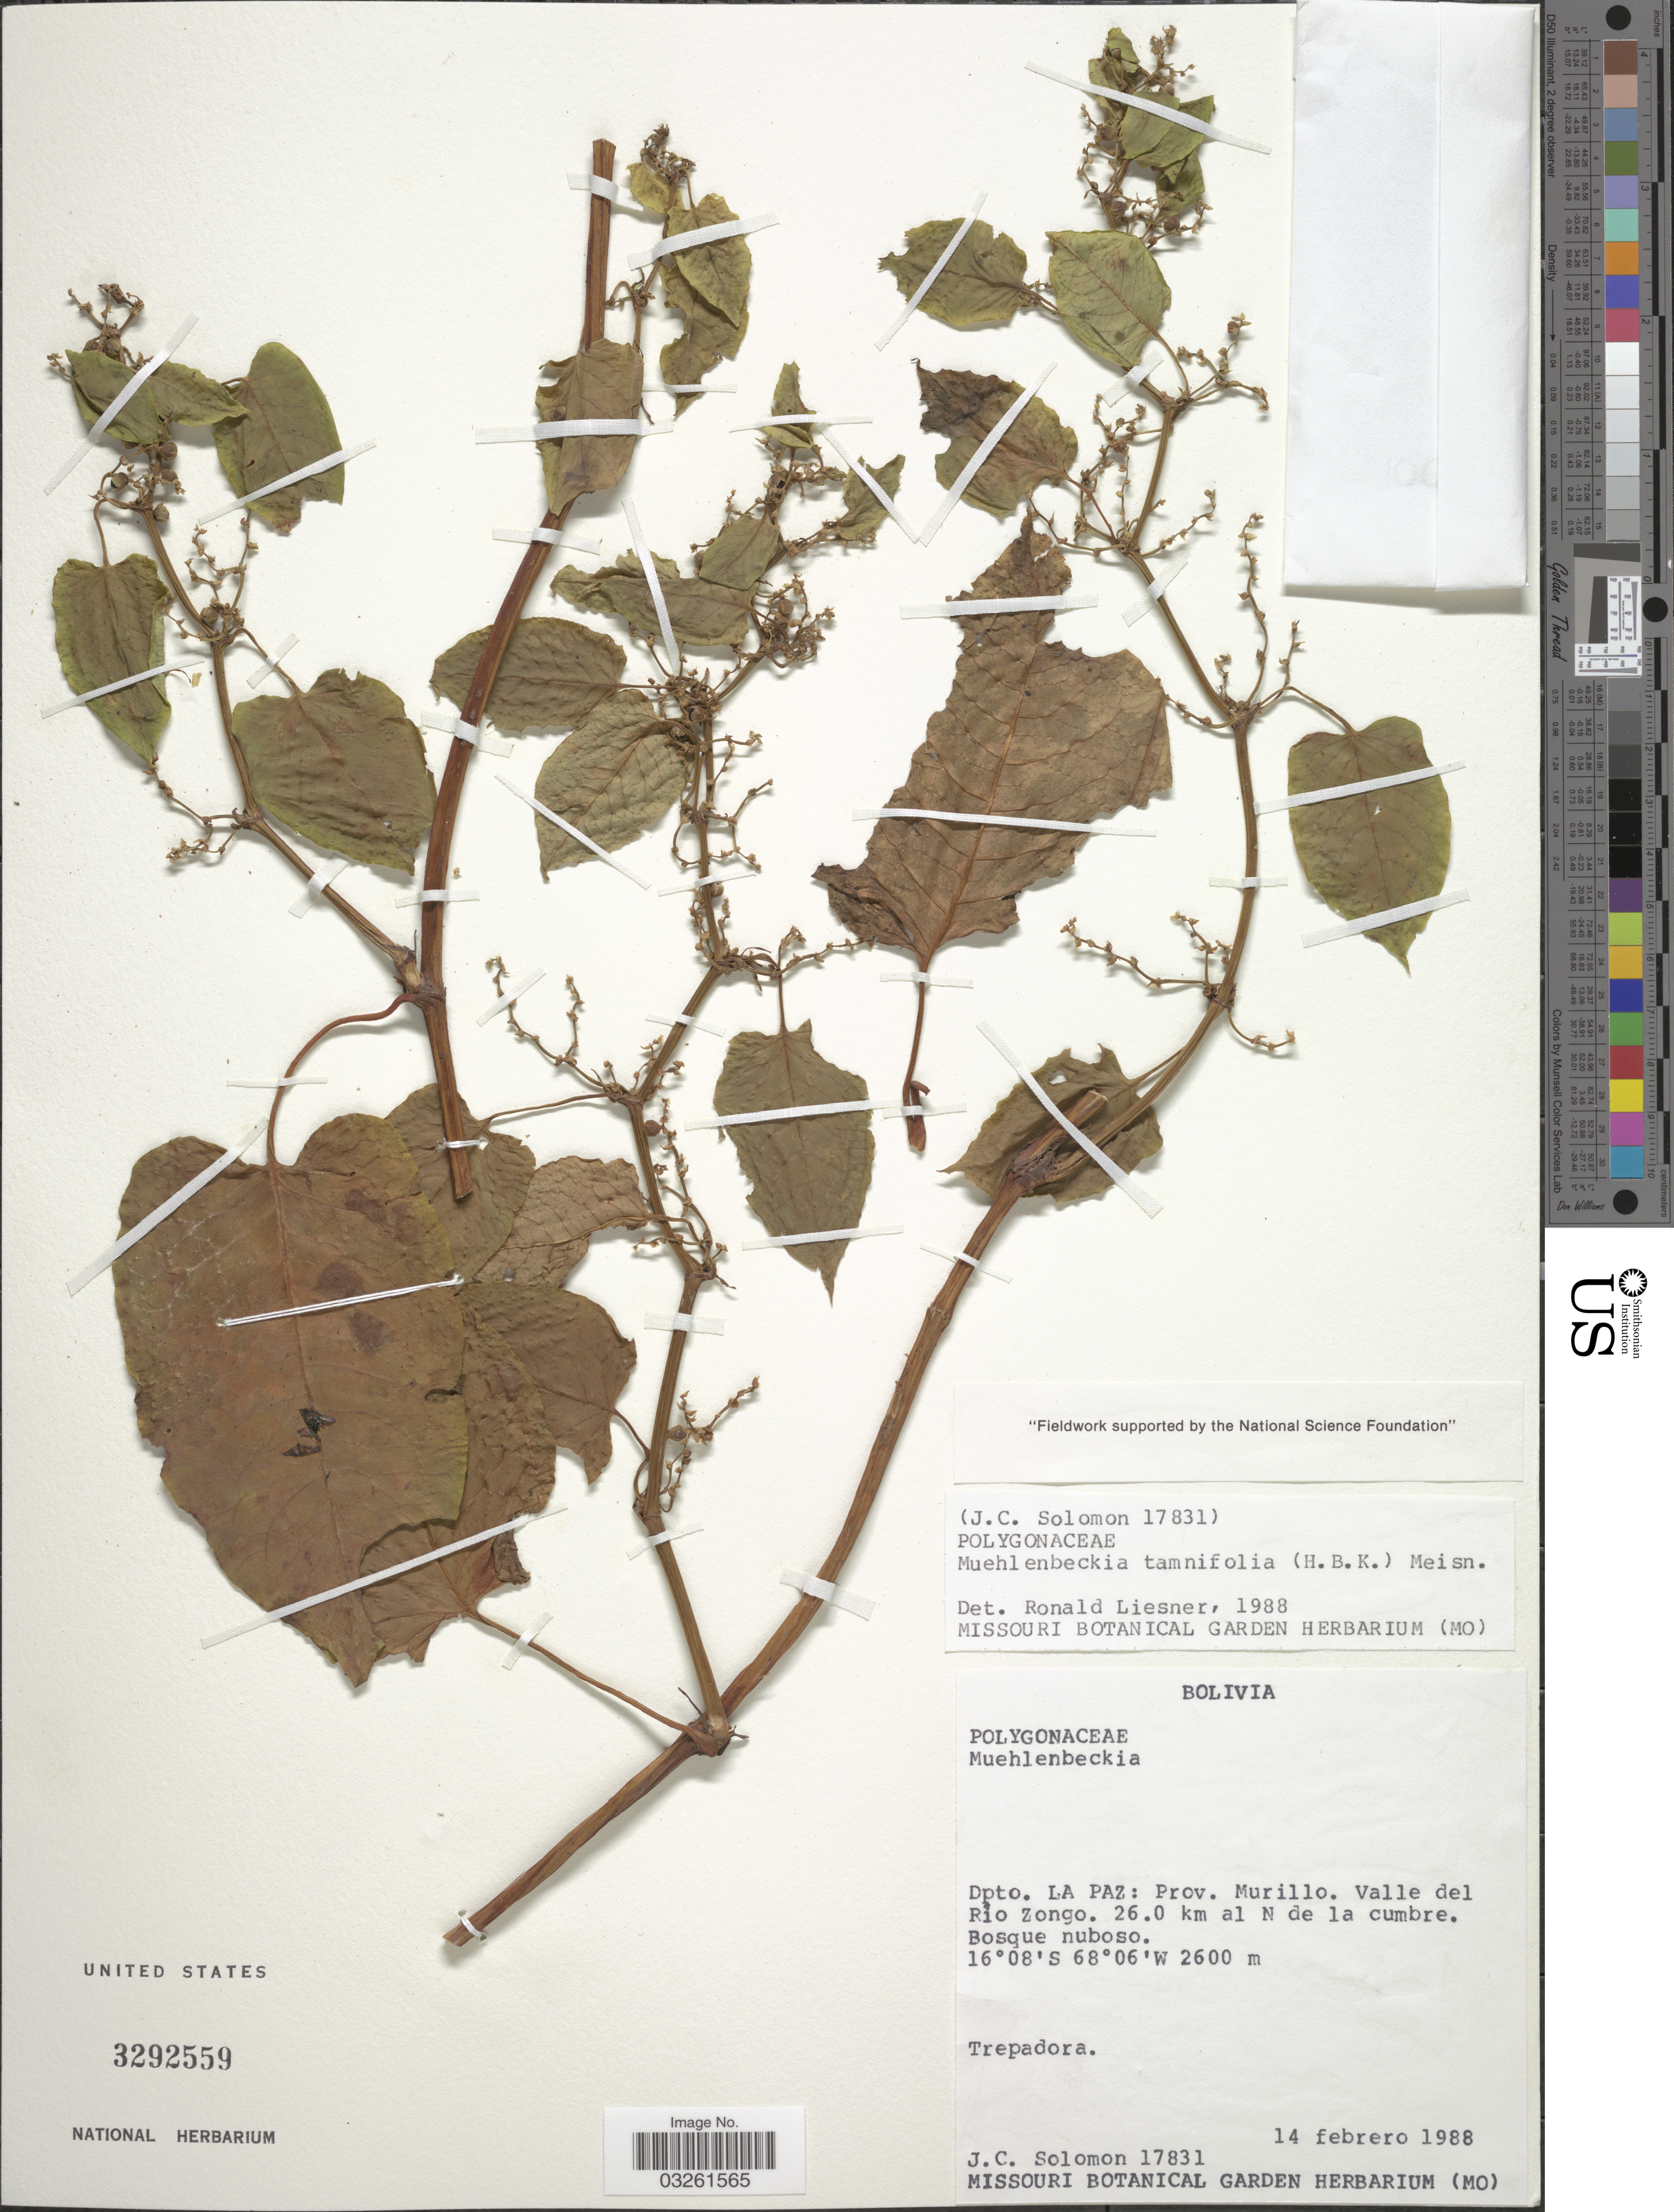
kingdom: Plantae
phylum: Tracheophyta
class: Magnoliopsida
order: Caryophyllales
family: Polygonaceae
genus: Muehlenbeckia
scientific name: Muehlenbeckia tamnifolia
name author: (Kunth) Meisn.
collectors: J. C. Solomon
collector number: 17831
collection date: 1988-02-14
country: Bolivia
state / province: La Paz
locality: Dpot. La Paz: Prov. Murillo. Valle del Rio Zongo. 26.0 km al N de la cumbre.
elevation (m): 2600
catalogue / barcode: US 3292559